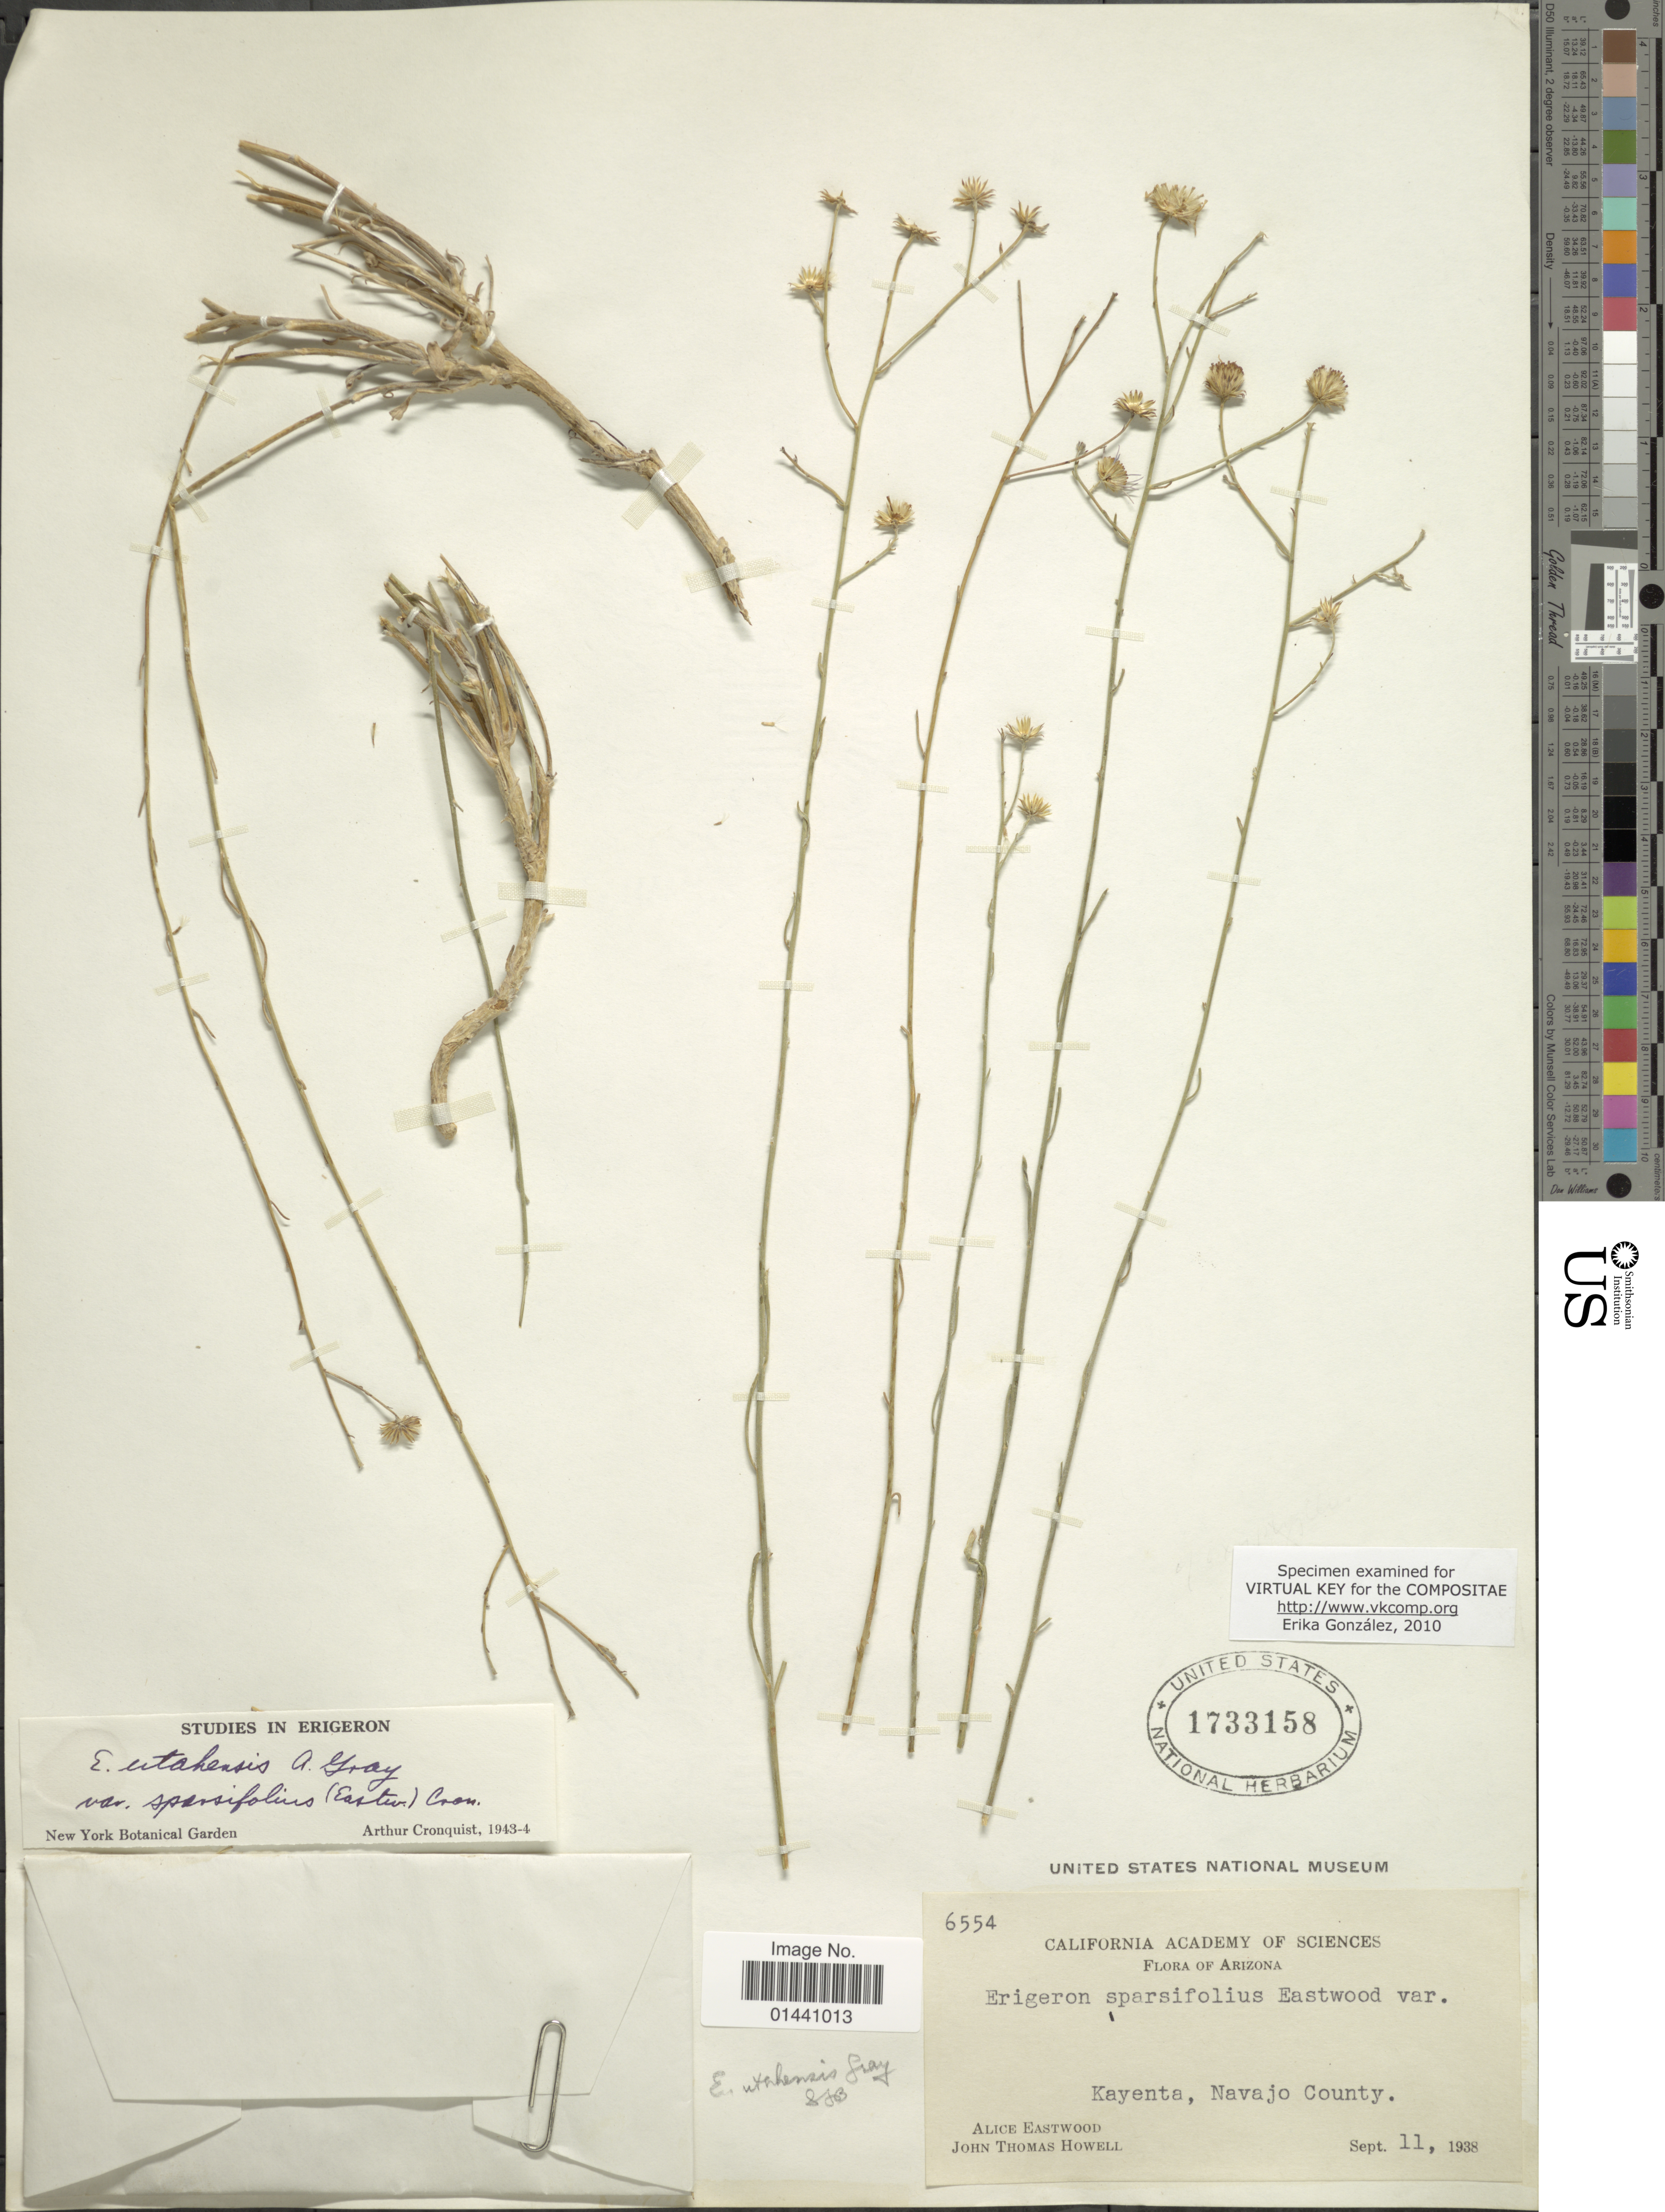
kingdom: Plantae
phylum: Tracheophyta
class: Magnoliopsida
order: Asterales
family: Asteraceae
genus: Erigeron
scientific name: Erigeron utahensis var. sparsifolius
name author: (Eastw.) Cronq.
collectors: A. Eastwood & J. T. Howell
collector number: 6554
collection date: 1938-09-11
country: United States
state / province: Arizona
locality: Kayenta, Navajo County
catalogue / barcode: US 1733158